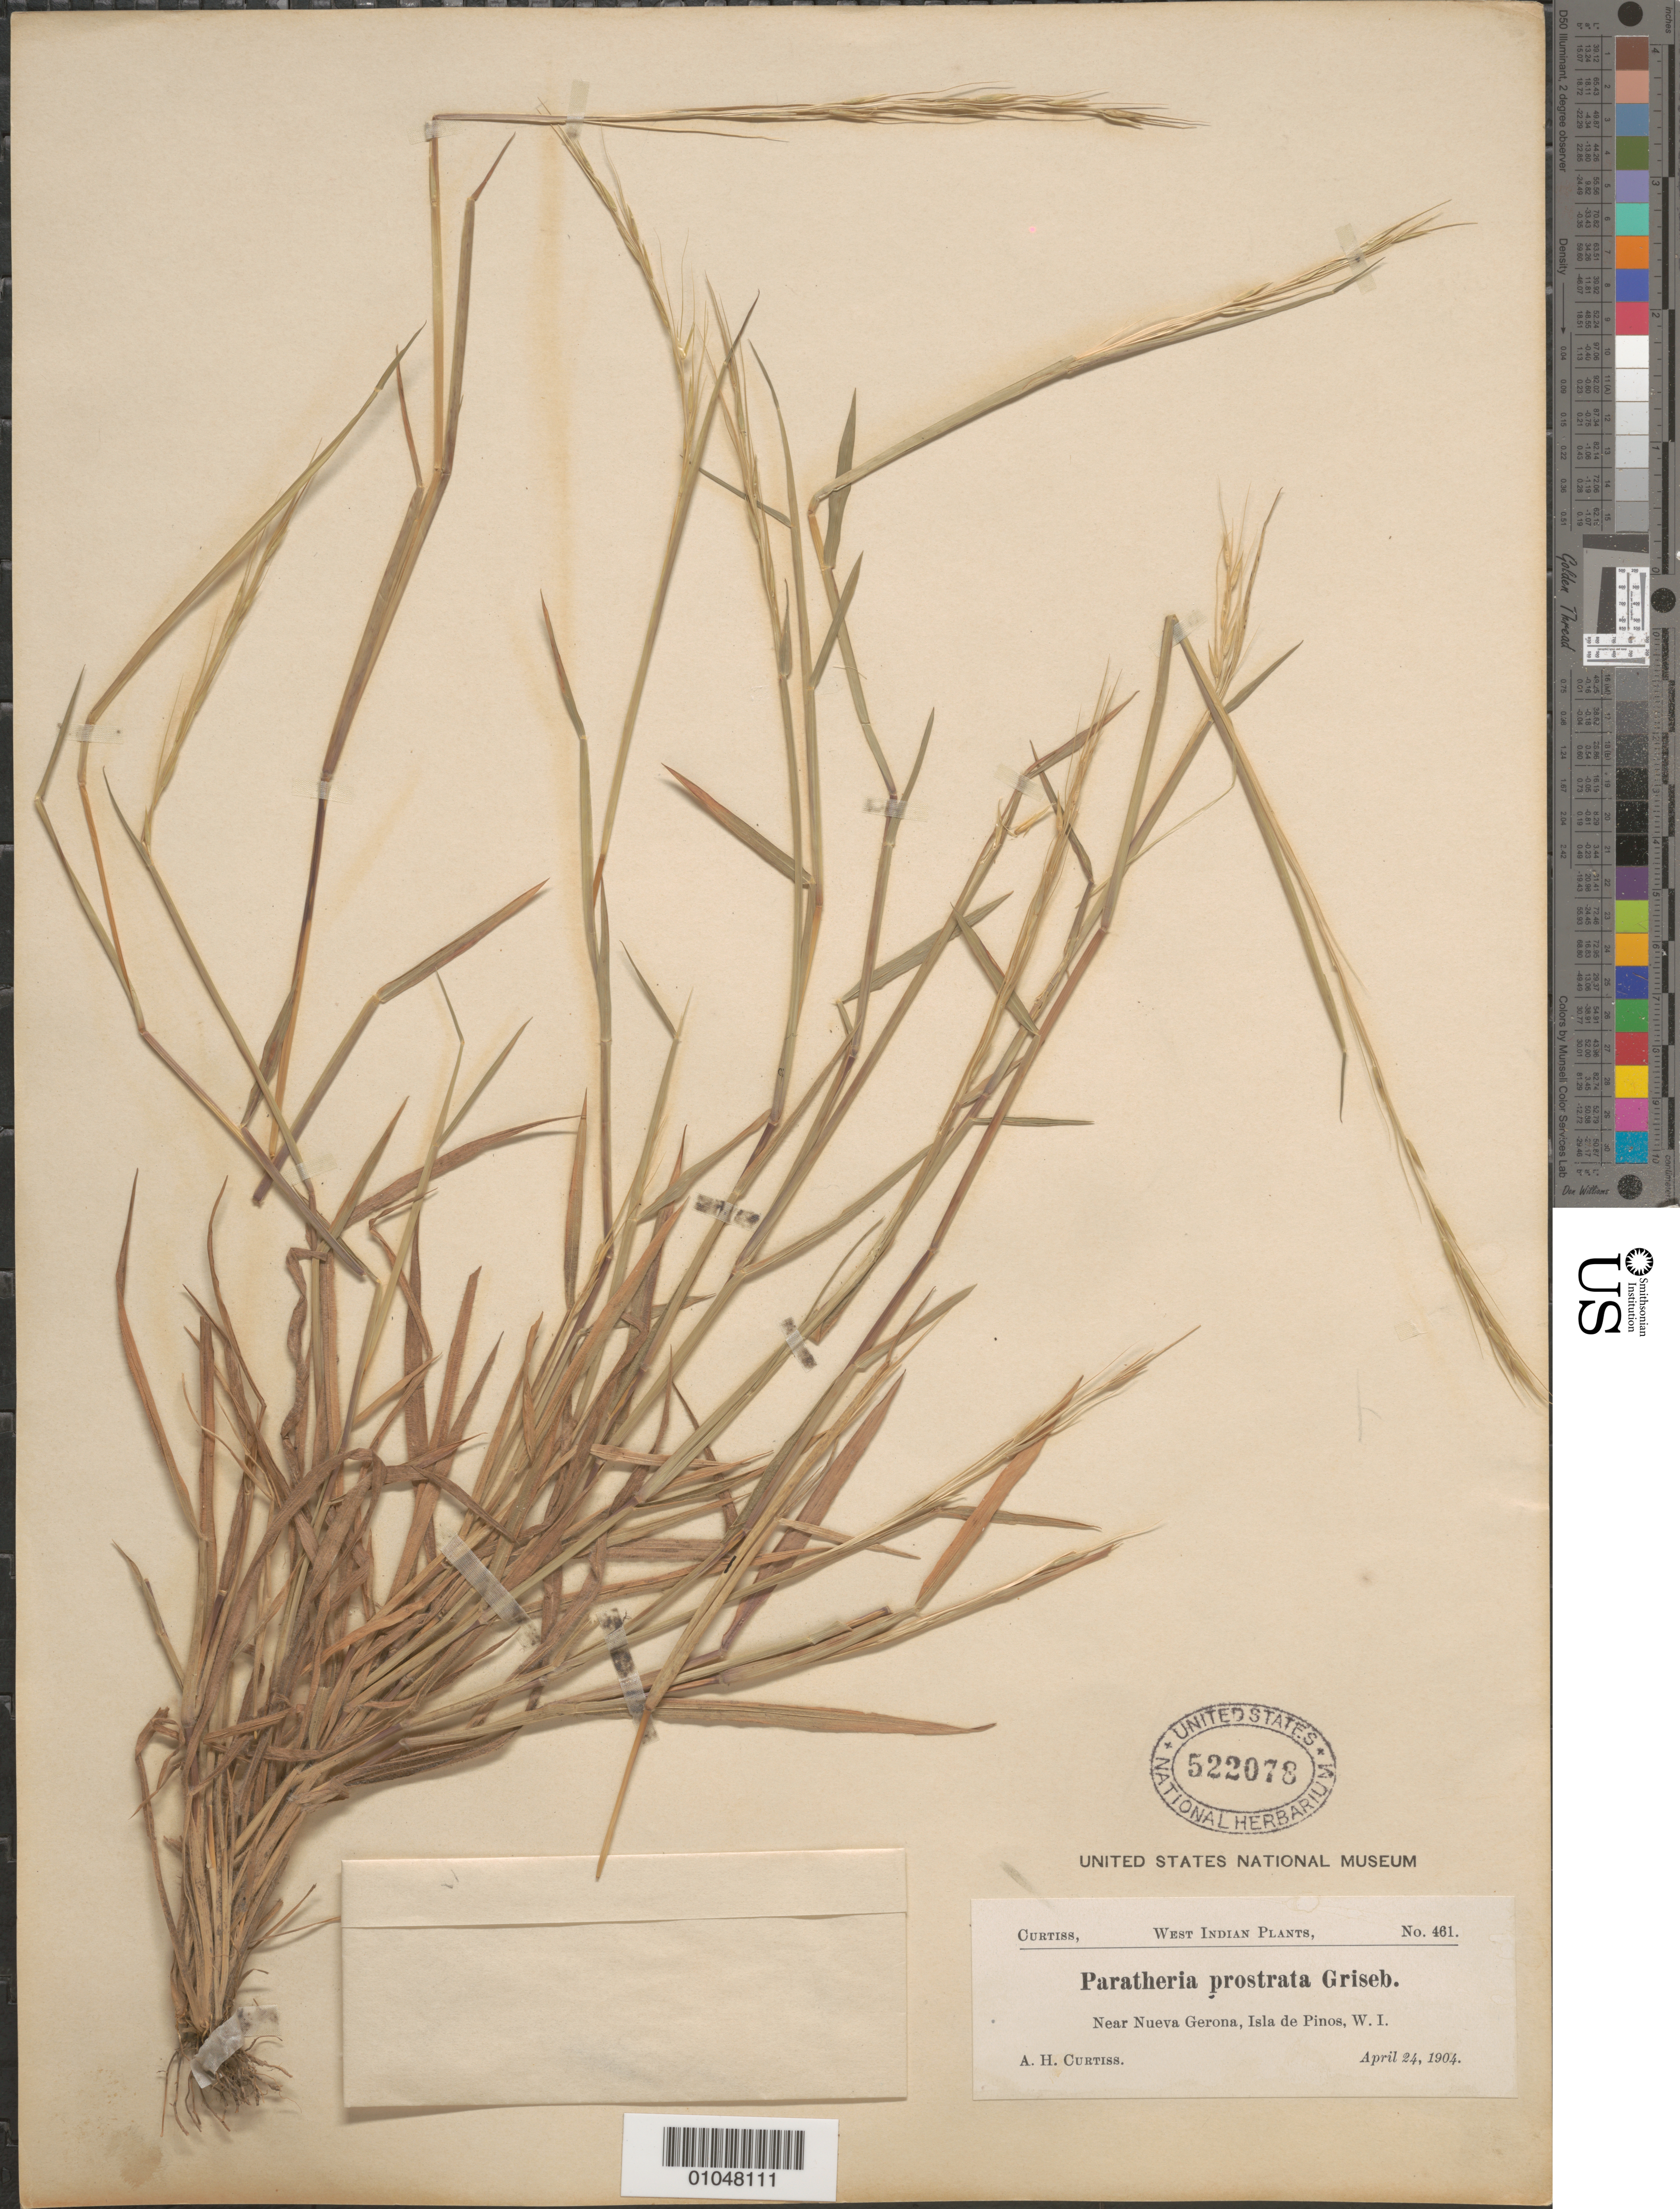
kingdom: Plantae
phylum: Tracheophyta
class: Liliopsida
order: Poales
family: Poaceae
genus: Paratheria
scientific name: Paratheria prostrata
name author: Griseb.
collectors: A. H. Curtiss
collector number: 461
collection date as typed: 24 Apr 1904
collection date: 1904-04-24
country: Cuba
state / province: Isla de la Juventud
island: Isla de la Juventud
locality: [Isle of Pines], Near Nueva Gerona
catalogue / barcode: US 522078